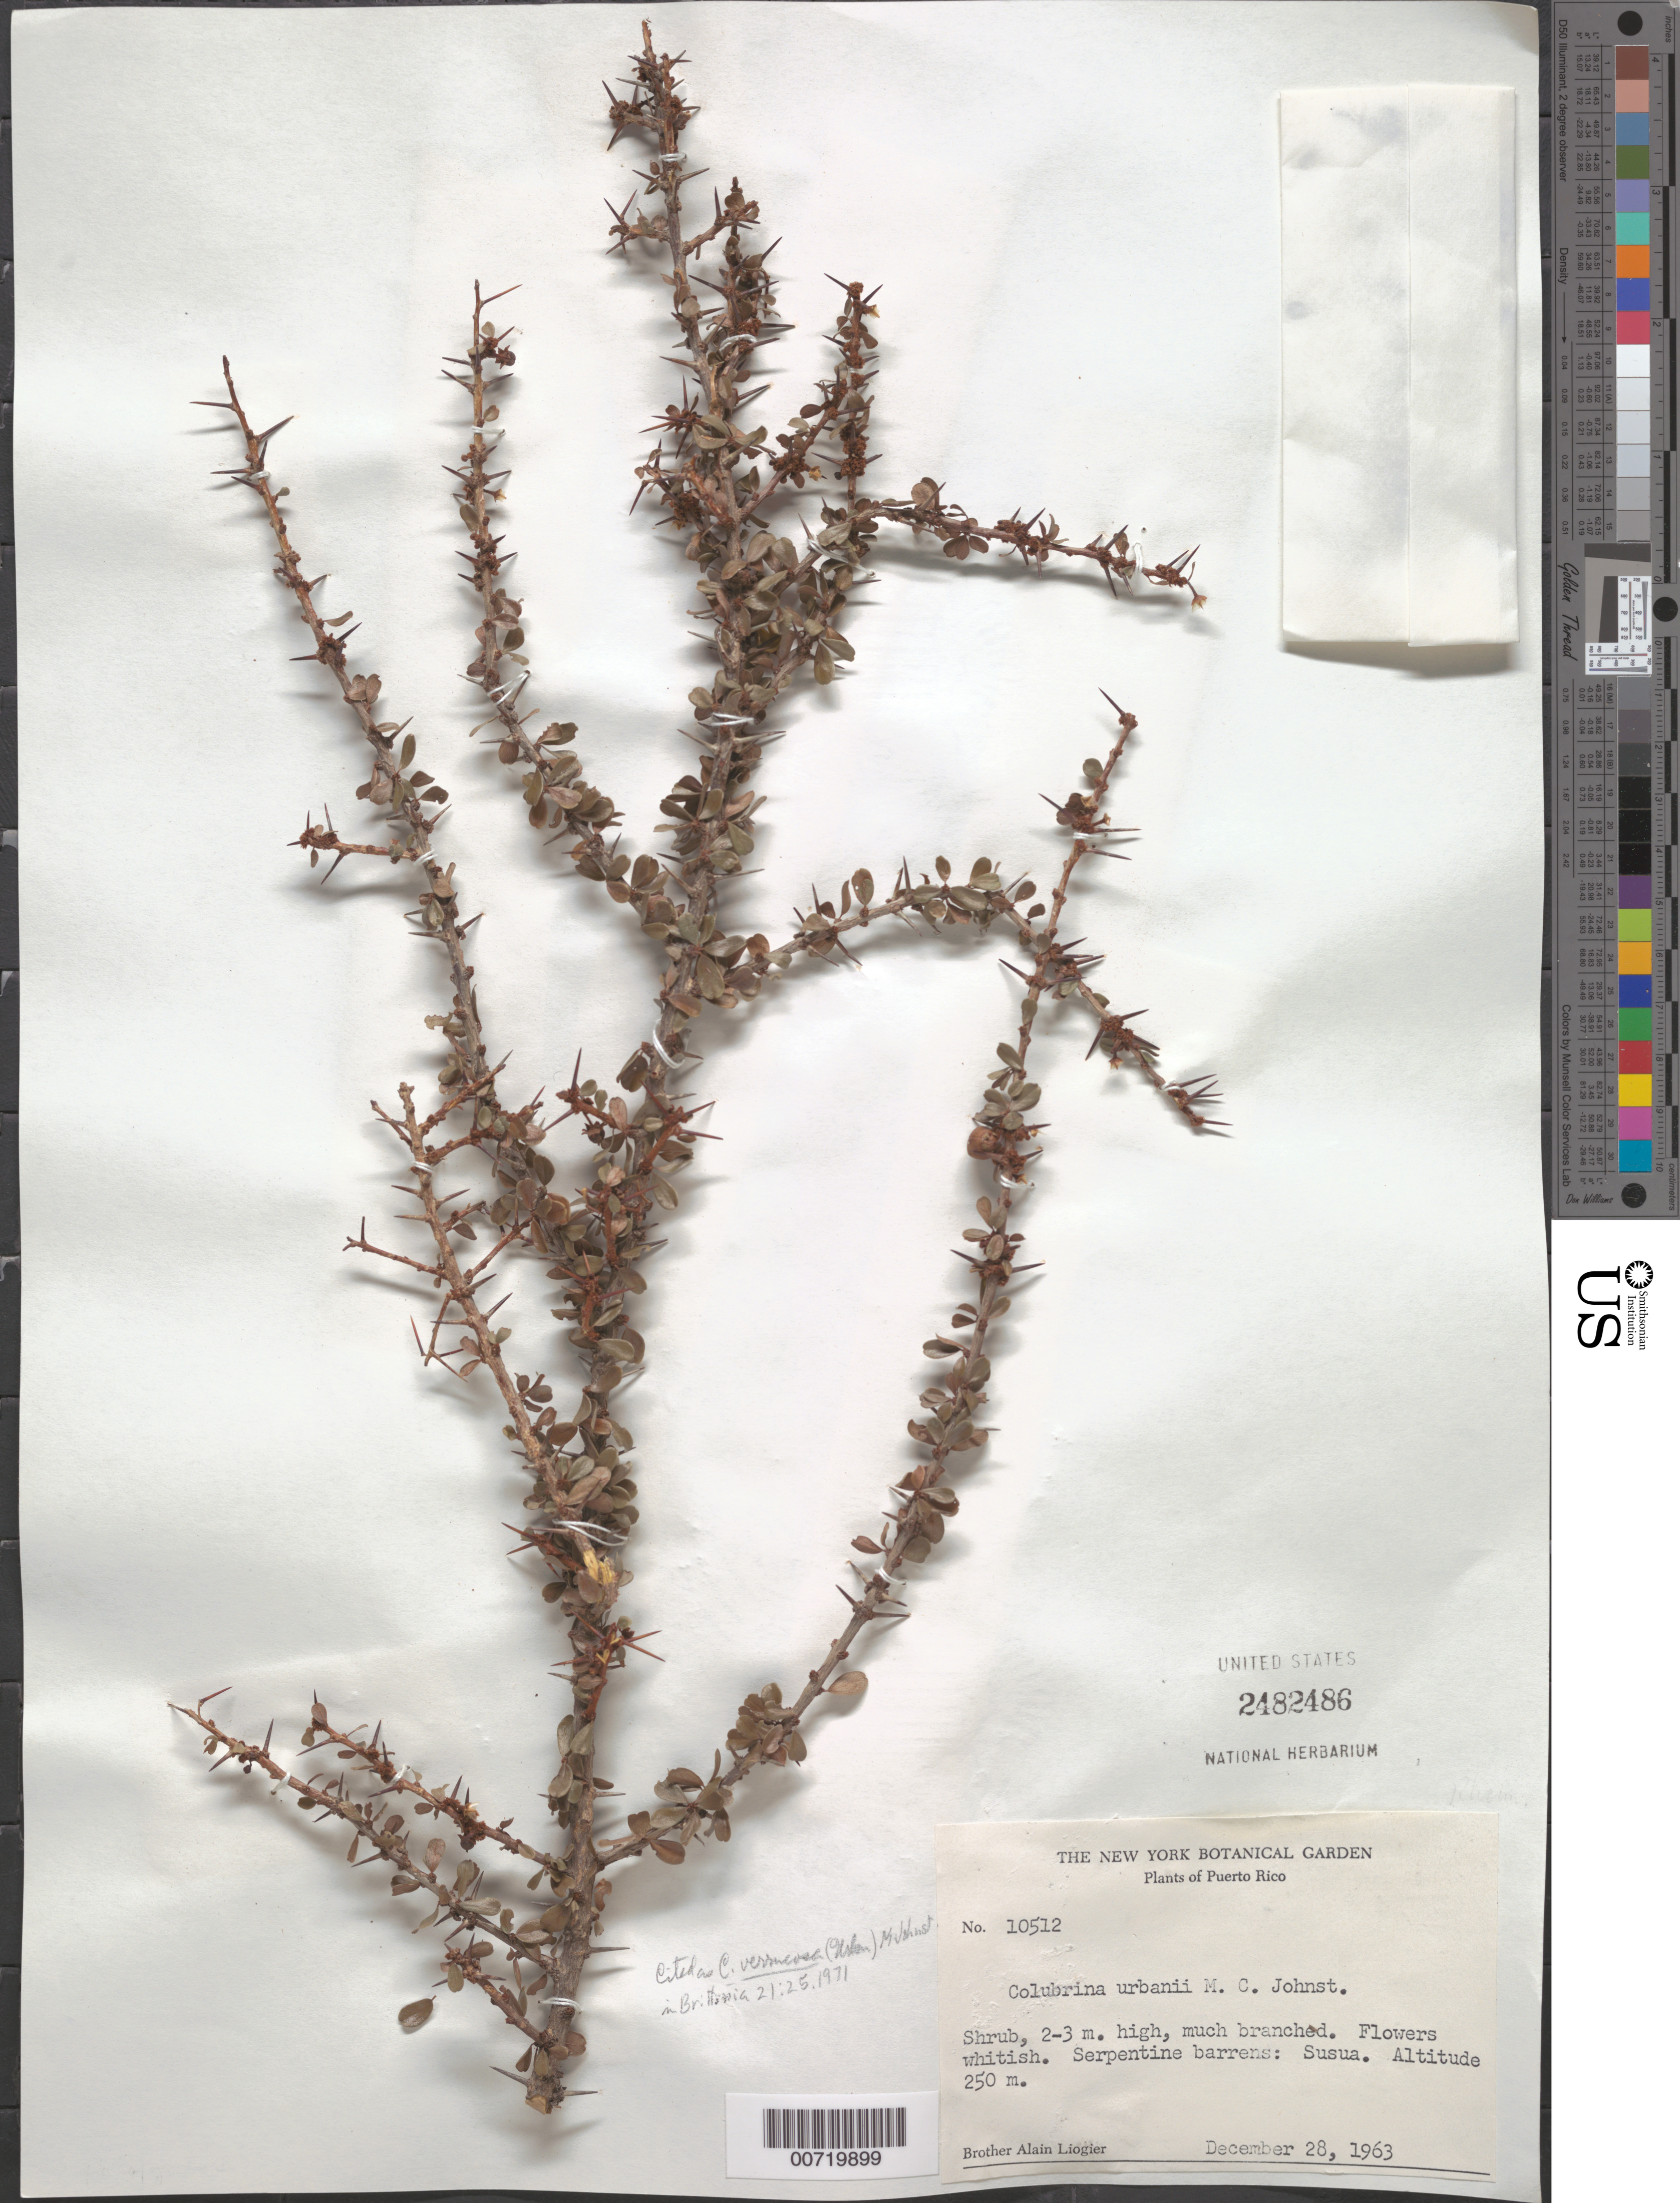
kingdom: Plantae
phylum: Tracheophyta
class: Magnoliopsida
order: Rosales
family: Rhamnaceae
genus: Colubrina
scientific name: Colubrina verrucosa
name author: (Urb.) M.C. Johnst.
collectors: A. H. Liogier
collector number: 10512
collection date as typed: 28 Dec 1963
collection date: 1963-12-28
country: Puerto Rico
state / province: Yauco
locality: Susua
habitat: Serpentine barrens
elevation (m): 250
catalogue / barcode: US 2482486